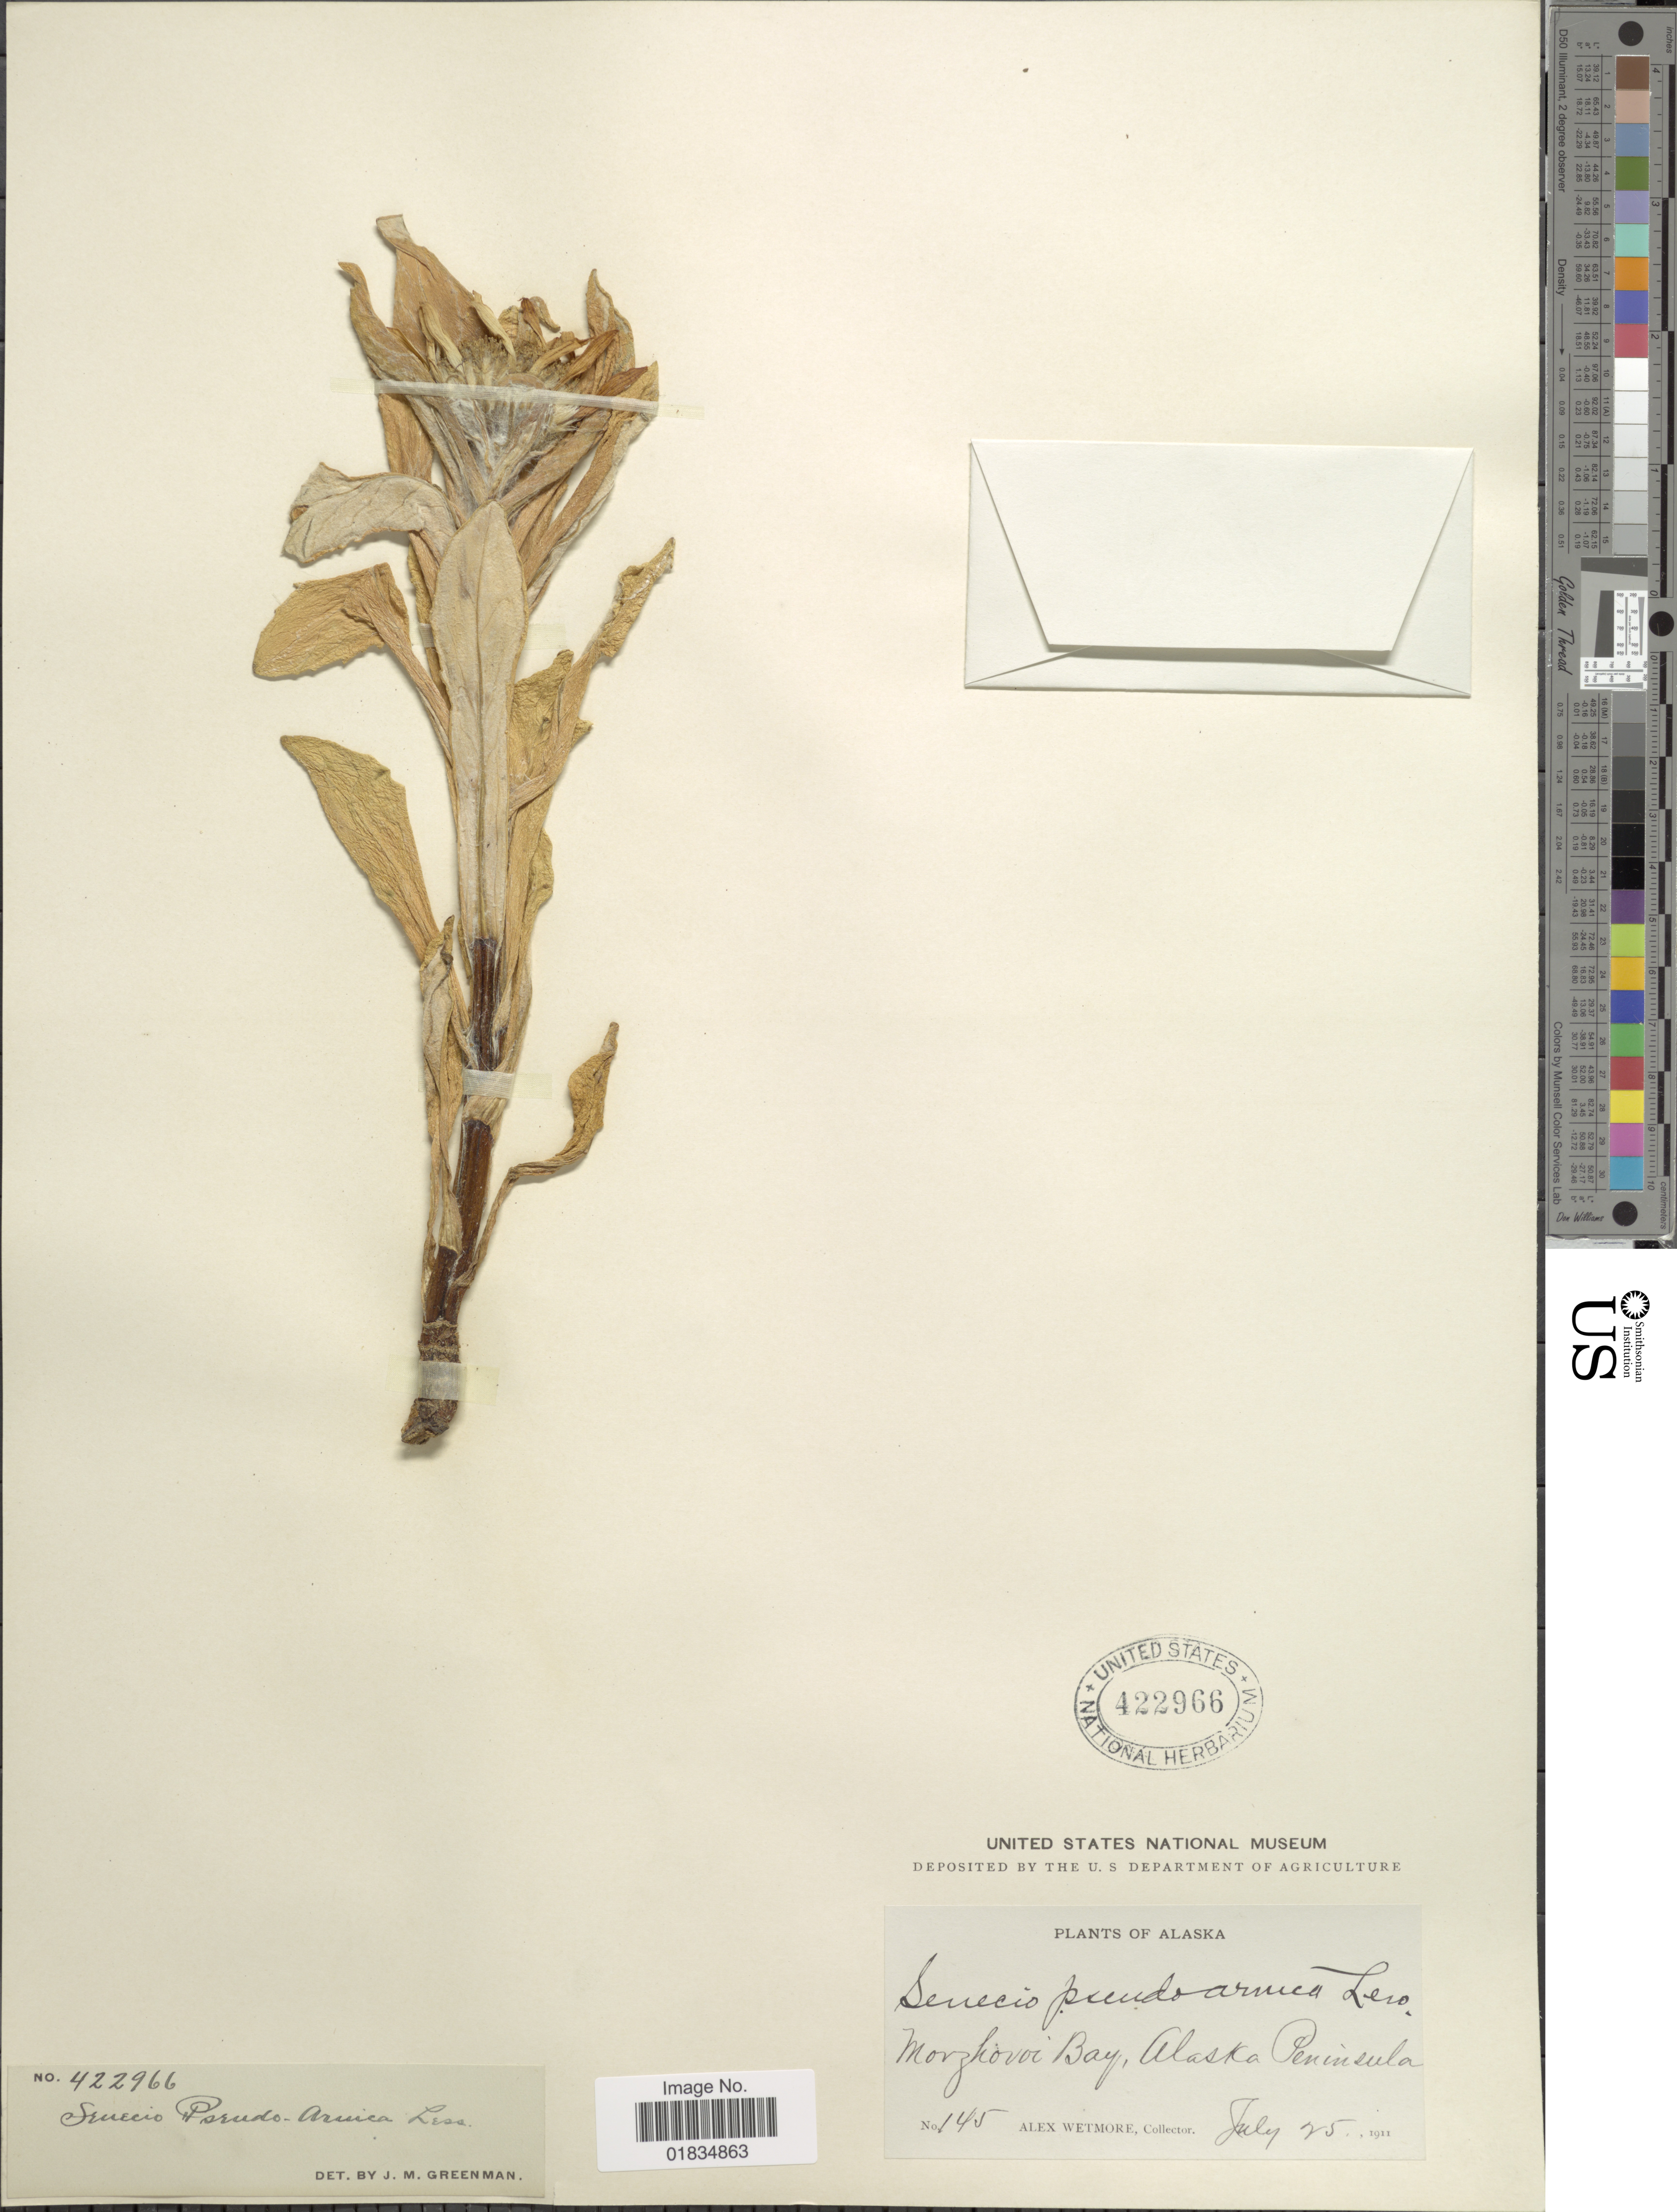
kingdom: Plantae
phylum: Tracheophyta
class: Magnoliopsida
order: Asterales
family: Asteraceae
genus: Senecio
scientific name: Senecio pseudo-elegans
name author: Less.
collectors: A. Wetmore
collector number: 145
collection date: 1911-07-25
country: United States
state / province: Alaska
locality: Morzhovoi Bay, Alaska Peninsula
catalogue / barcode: US 422966